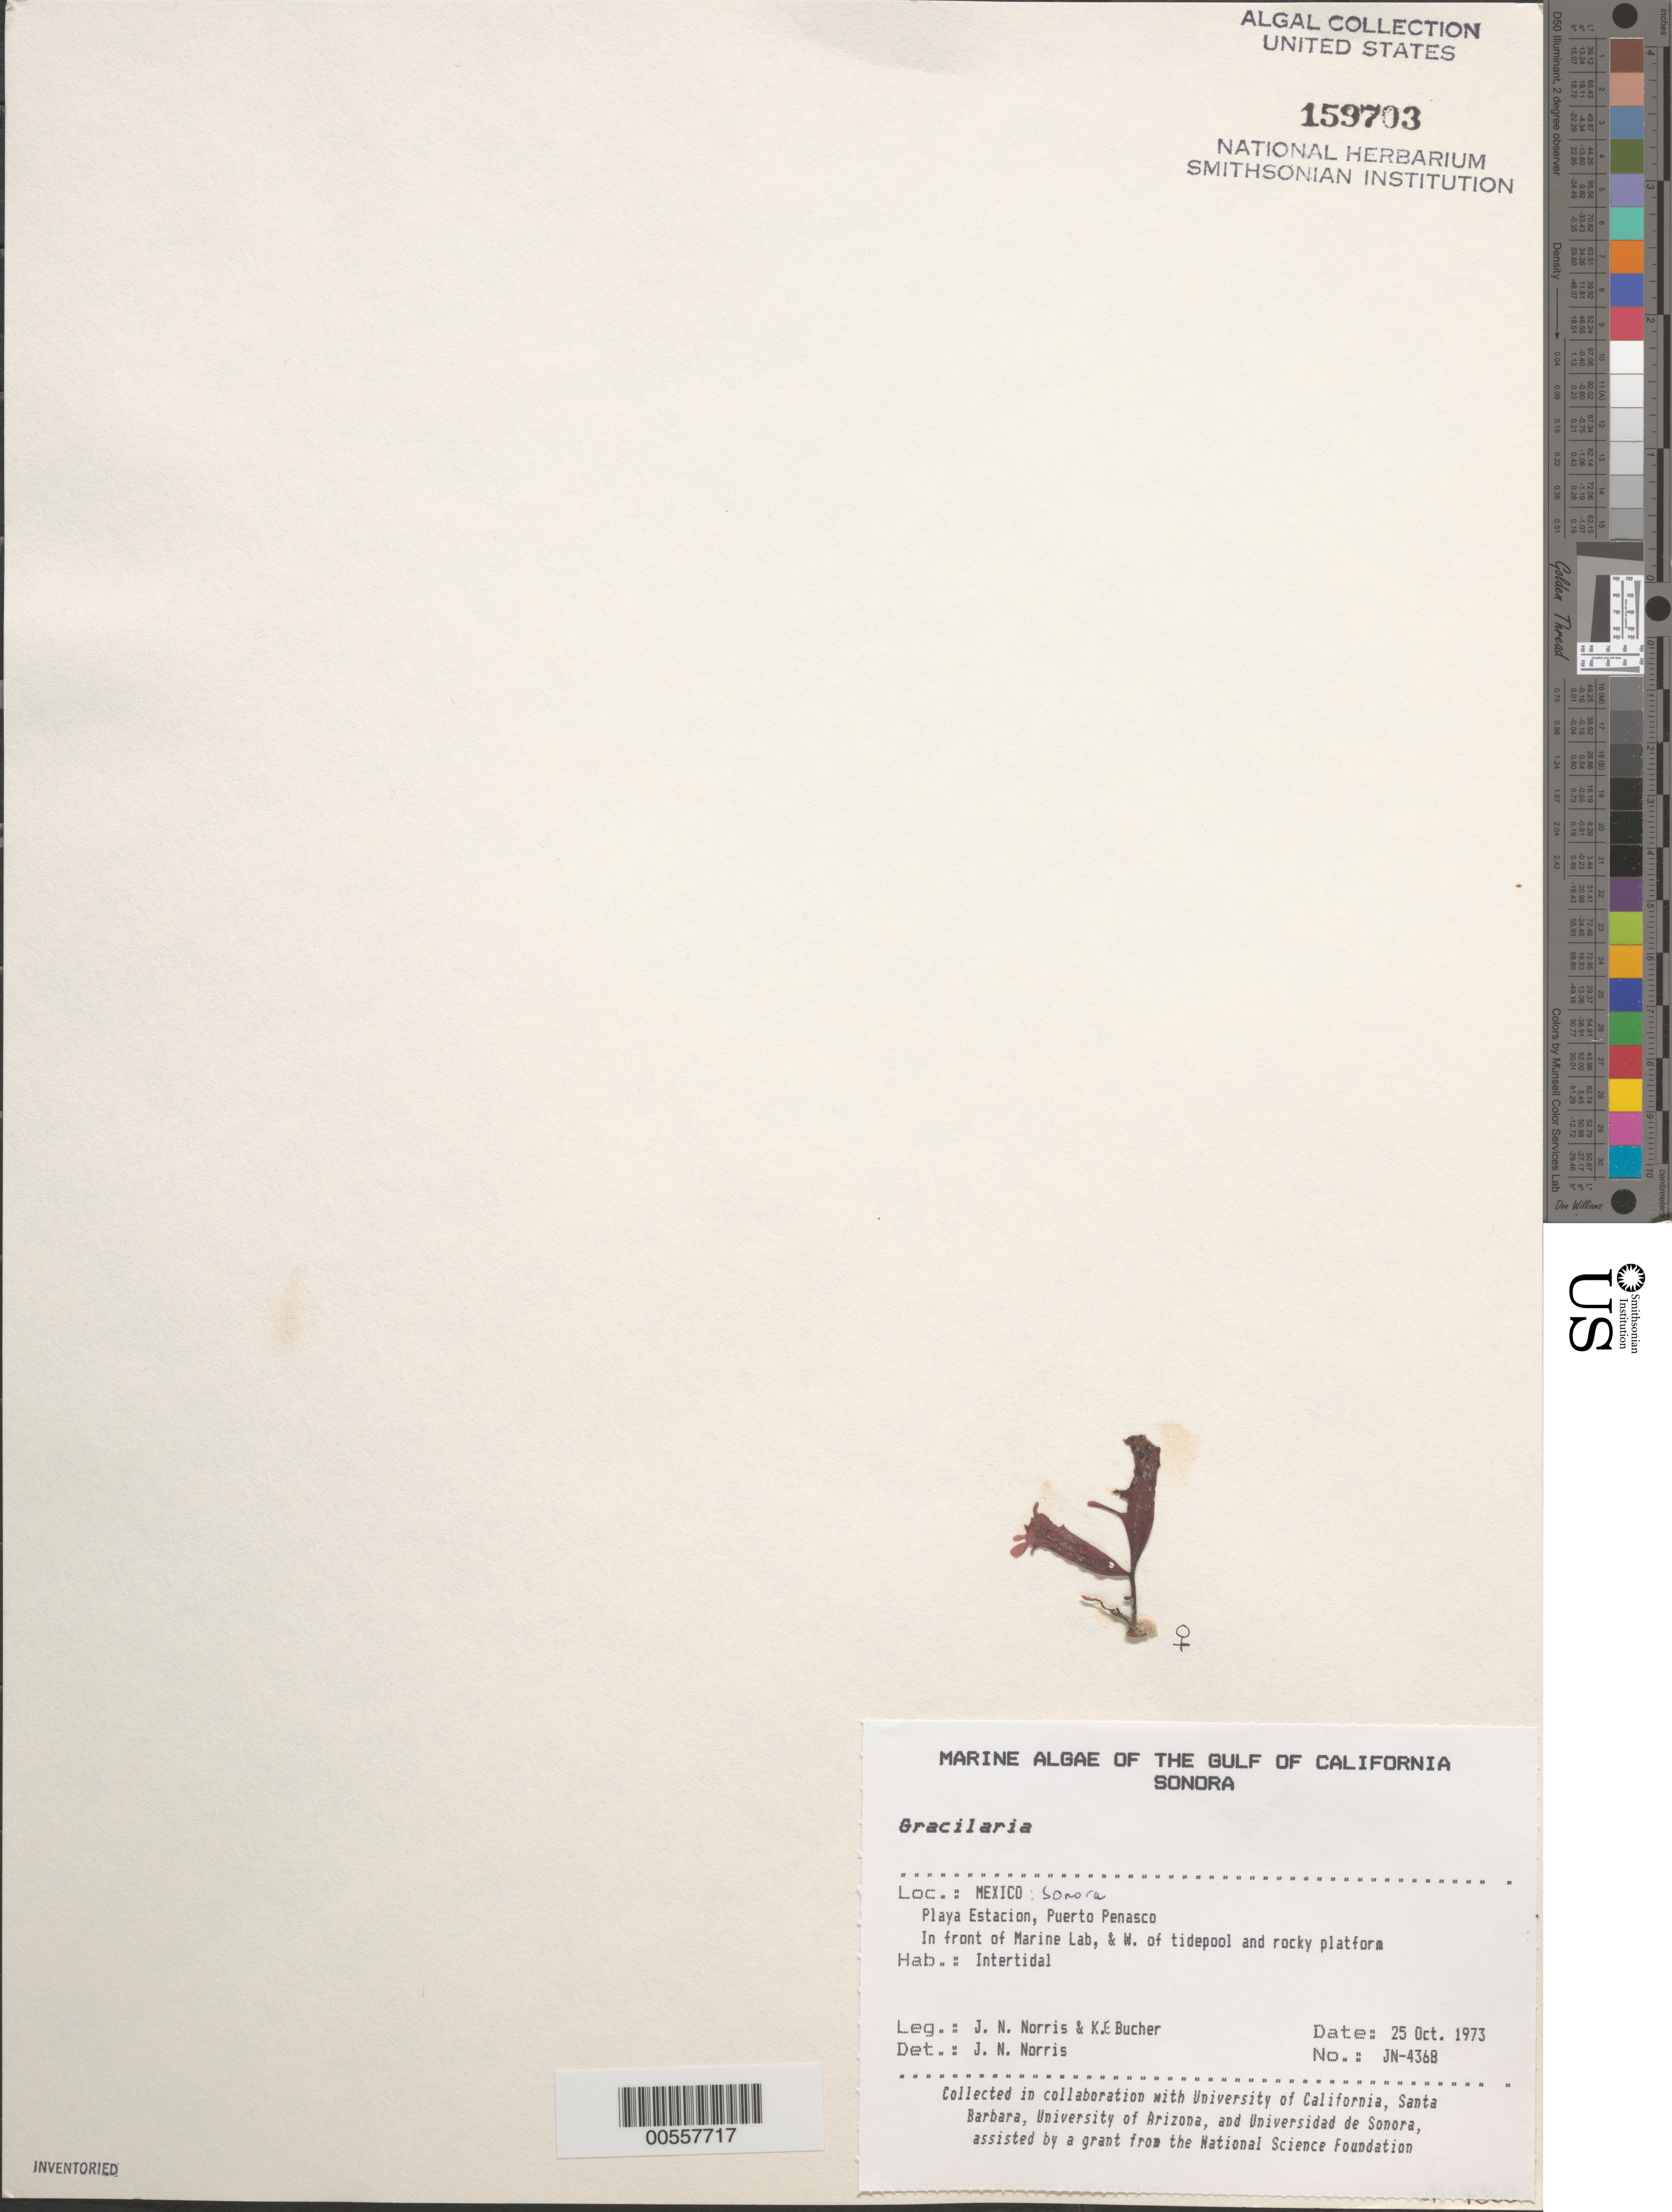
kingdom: Plantae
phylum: Rhodophyta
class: Florideophyceae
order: Gracilariales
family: Gracilariaceae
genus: Gracilaria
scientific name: Gracilaria sp.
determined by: Norris, James N.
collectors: J. N. Norris & K. E. Bucher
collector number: JN-4368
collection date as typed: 25 Oct 1973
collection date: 1973-10-25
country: Mexico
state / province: Sonora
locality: Playa Estacion, Puerto Penasco, marine station area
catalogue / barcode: US 159703